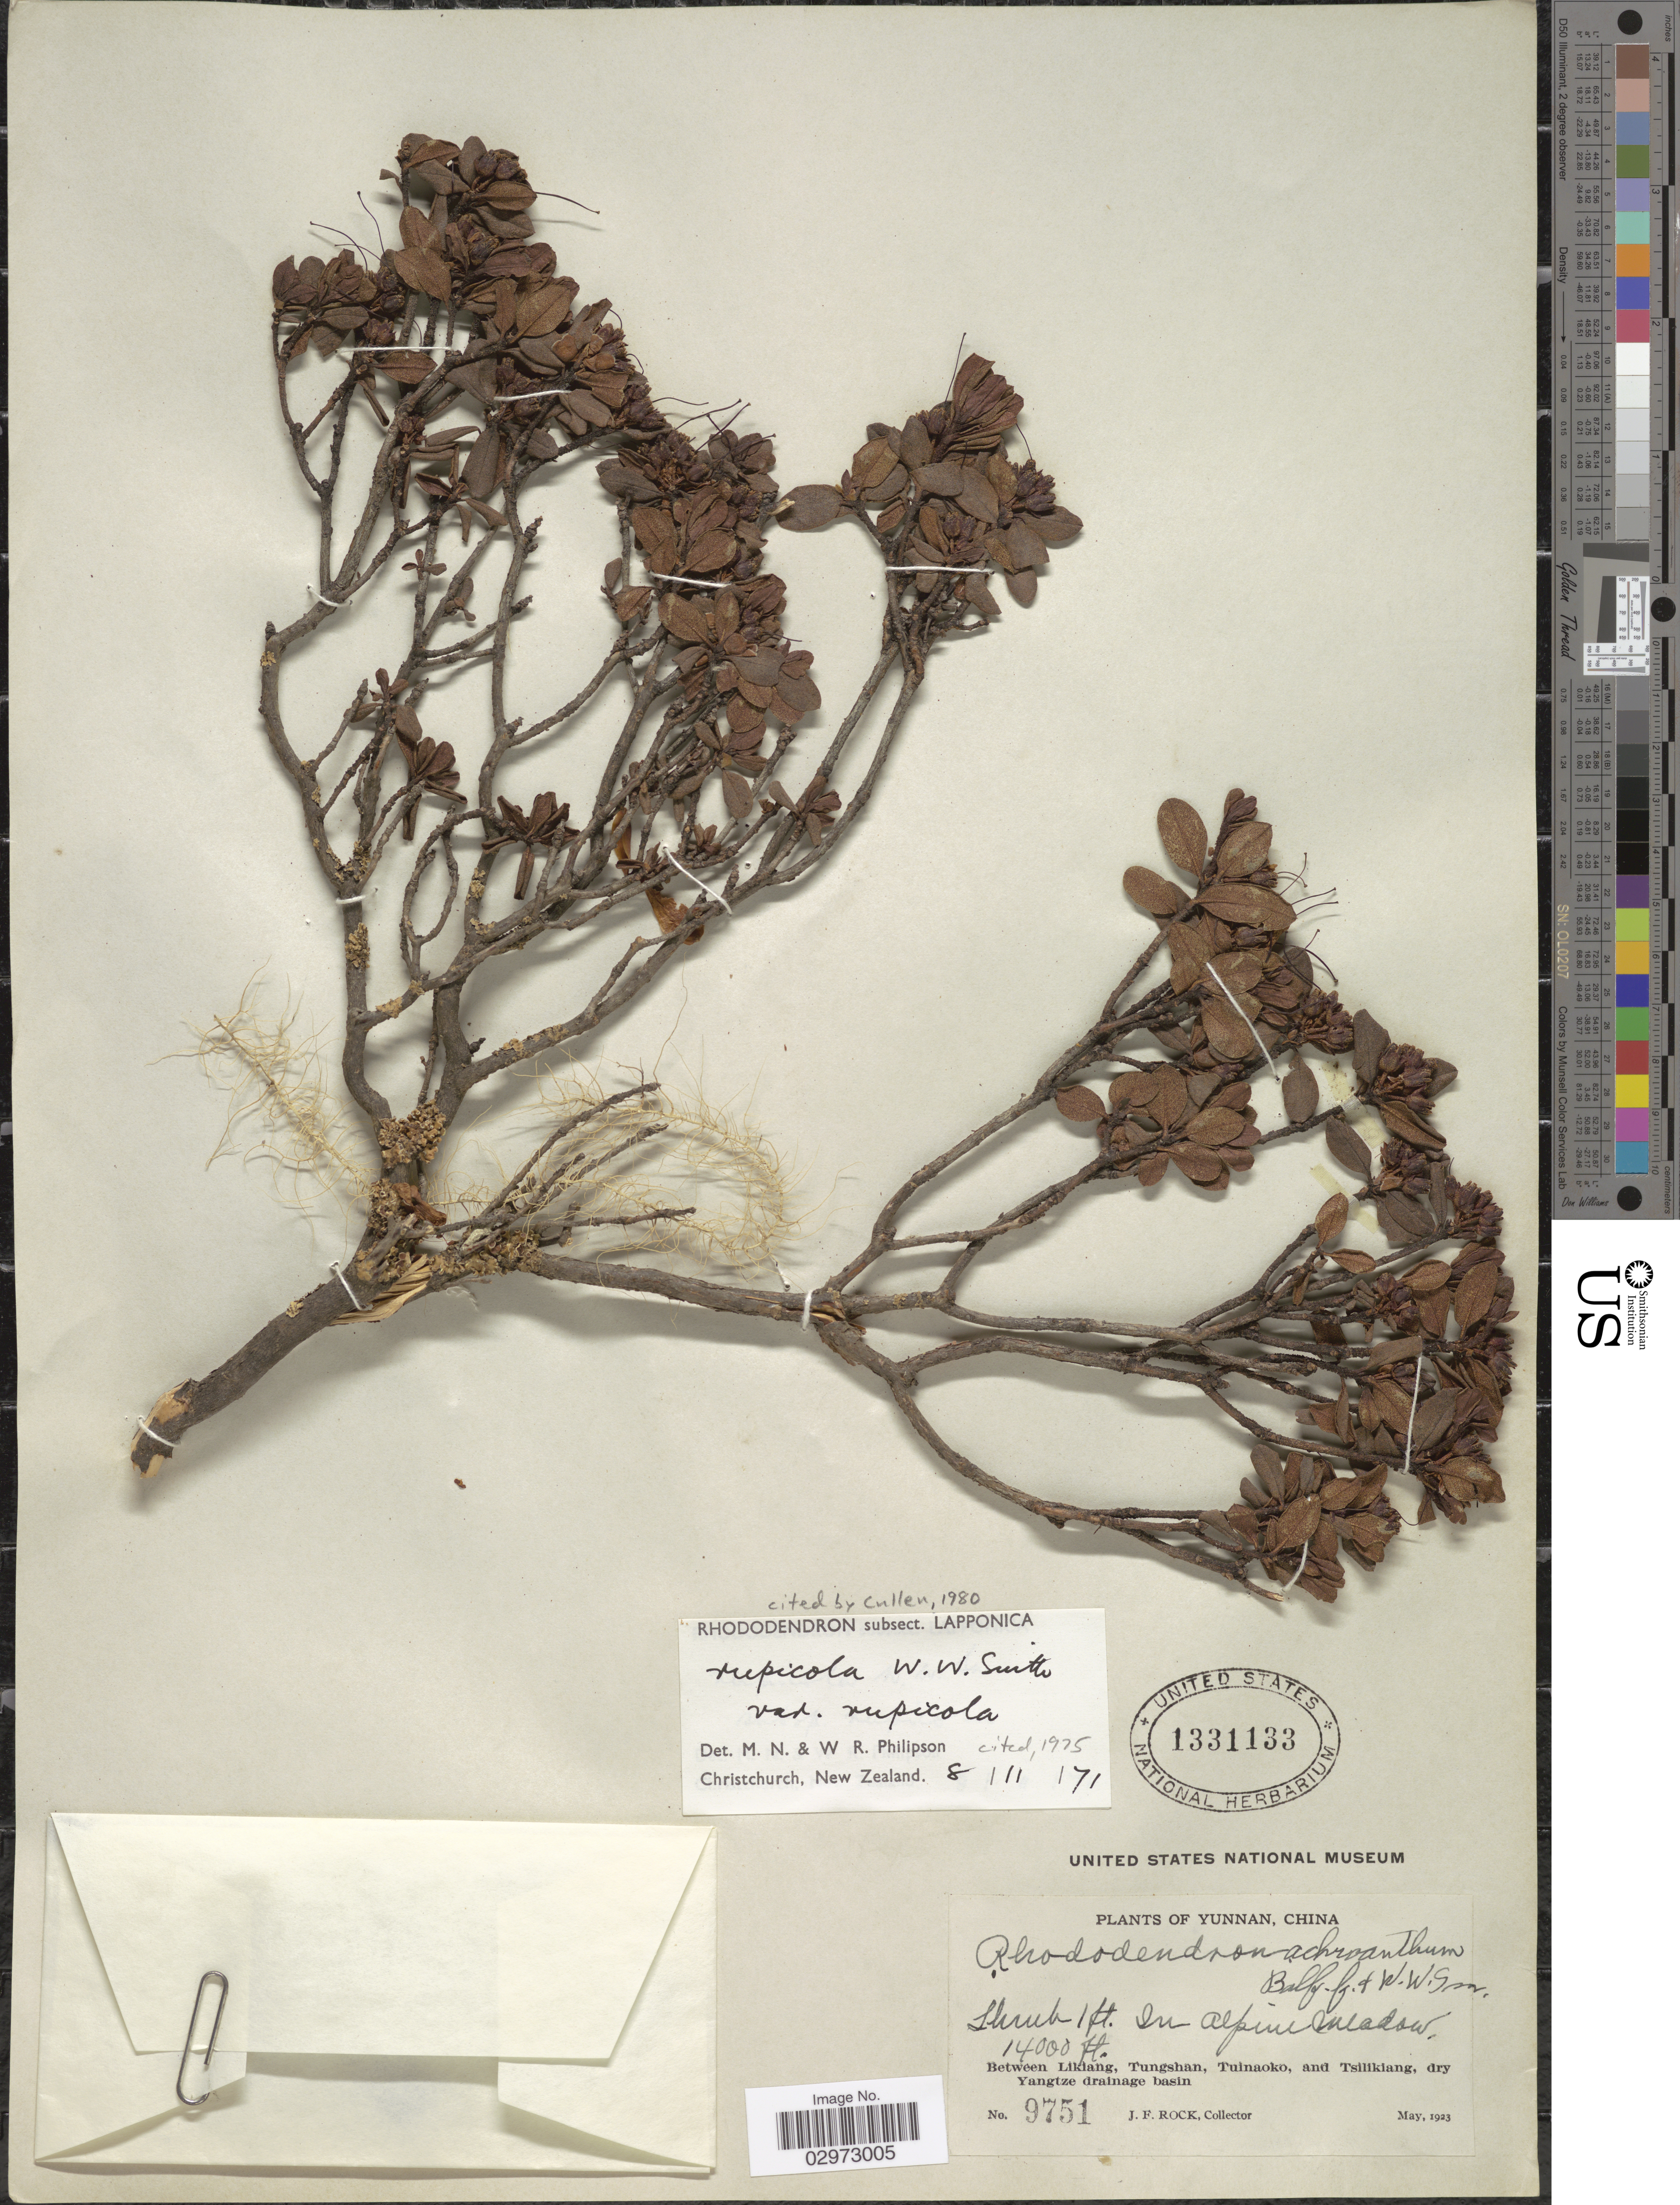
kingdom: Plantae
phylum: Tracheophyta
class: Magnoliopsida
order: Ericales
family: Ericaceae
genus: Rhododendron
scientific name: Rhododendron rupicola var. rupicola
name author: W.W. Sm.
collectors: J. Rock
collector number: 9751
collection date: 1923-05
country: China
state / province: Yunnan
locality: Between Likiang, Tungshan, Tuinaoko, and Tsilikiang, dry Yangtze drainage basin.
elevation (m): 4267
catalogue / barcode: US 1331133